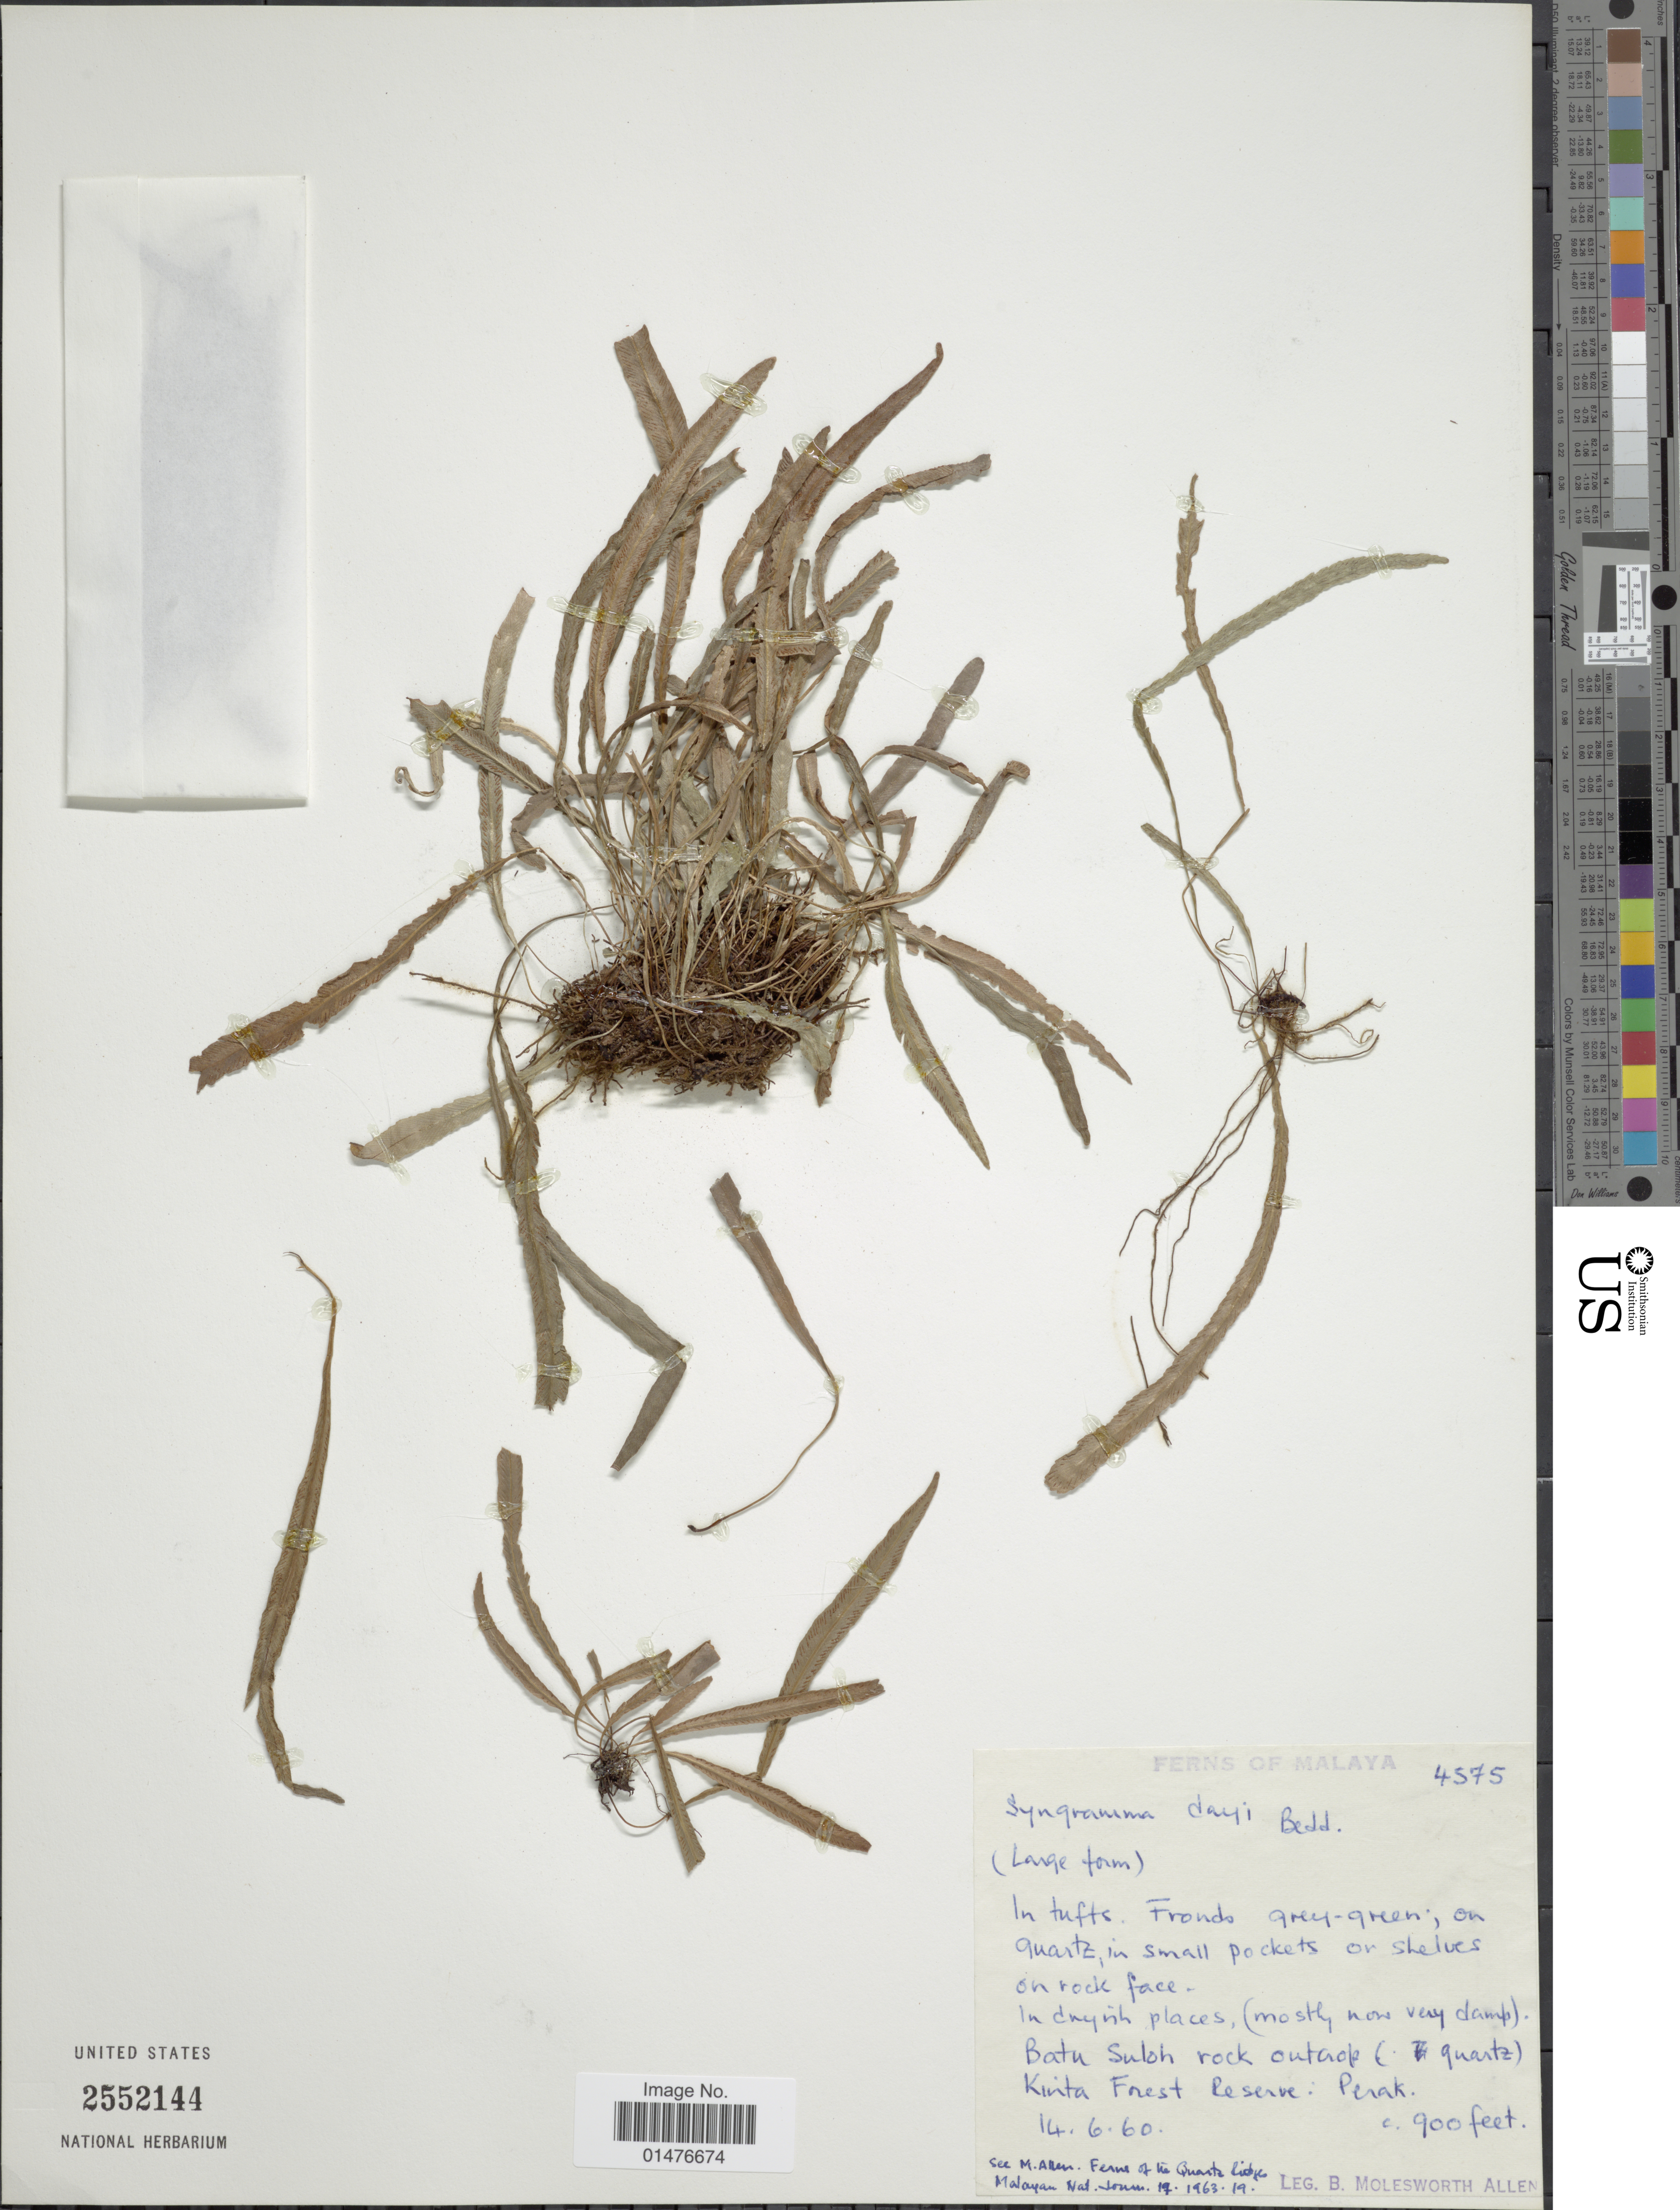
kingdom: Plantae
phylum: Tracheophyta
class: Polypodiopsida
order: Polypodiales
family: Pteridaceae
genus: Syngramma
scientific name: Syngramma dayi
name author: (Bedd.) Bedd.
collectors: B. E. G. Molesworth-Allen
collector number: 4575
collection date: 1960-06-14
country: Malaysia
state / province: Perak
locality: Batu Suloh rock outcrop (quartz). Kinta Forest Reserve, Malaya.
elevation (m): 274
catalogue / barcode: US 2552144